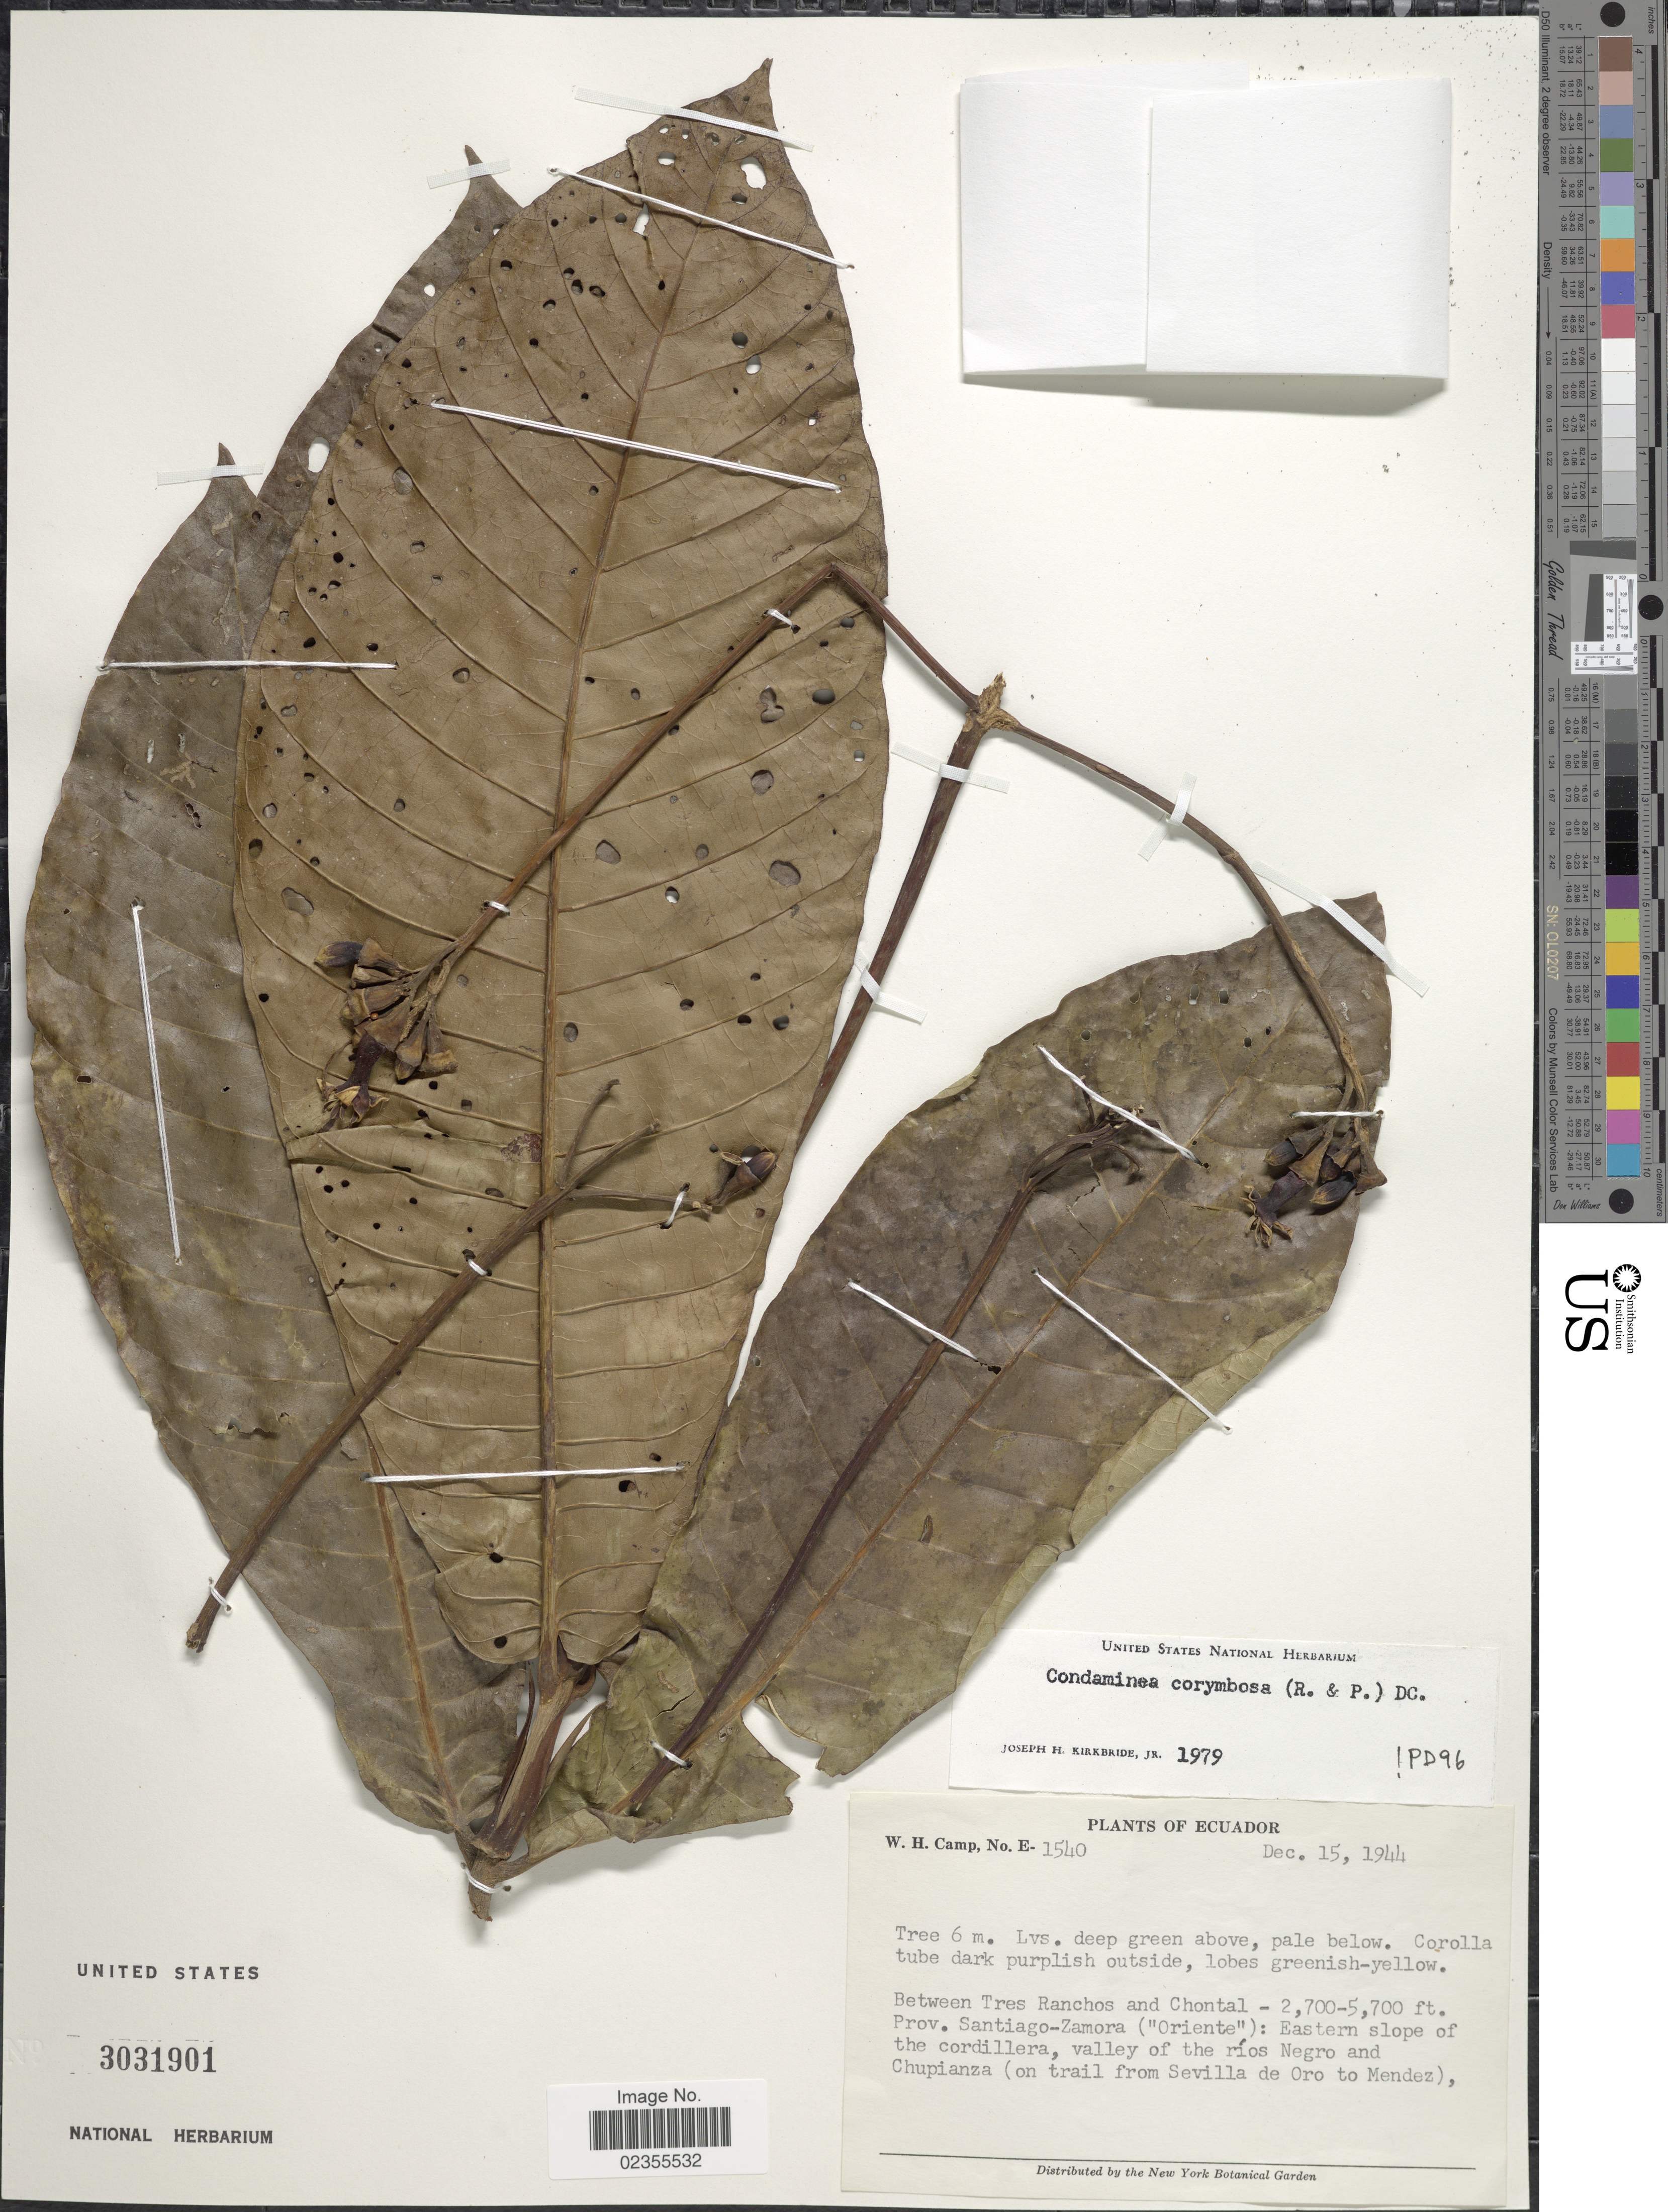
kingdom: Plantae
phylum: Tracheophyta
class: Magnoliopsida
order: Gentianales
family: Rubiaceae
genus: Condaminea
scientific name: Condaminea corymbosa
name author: (Ruiz & Pav.) DC.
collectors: W. H. Camp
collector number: E-1540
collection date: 1944-12-15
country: Ecuador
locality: Between Tres Ranchos and Chontal. Prov. Santiago-Zamora ("Oriente"): eastern slope of the cordillera, valley of the rios Negro and Chupianza (on trail from Sevilla de Oro to Mendez)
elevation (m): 823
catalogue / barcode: US 3031901